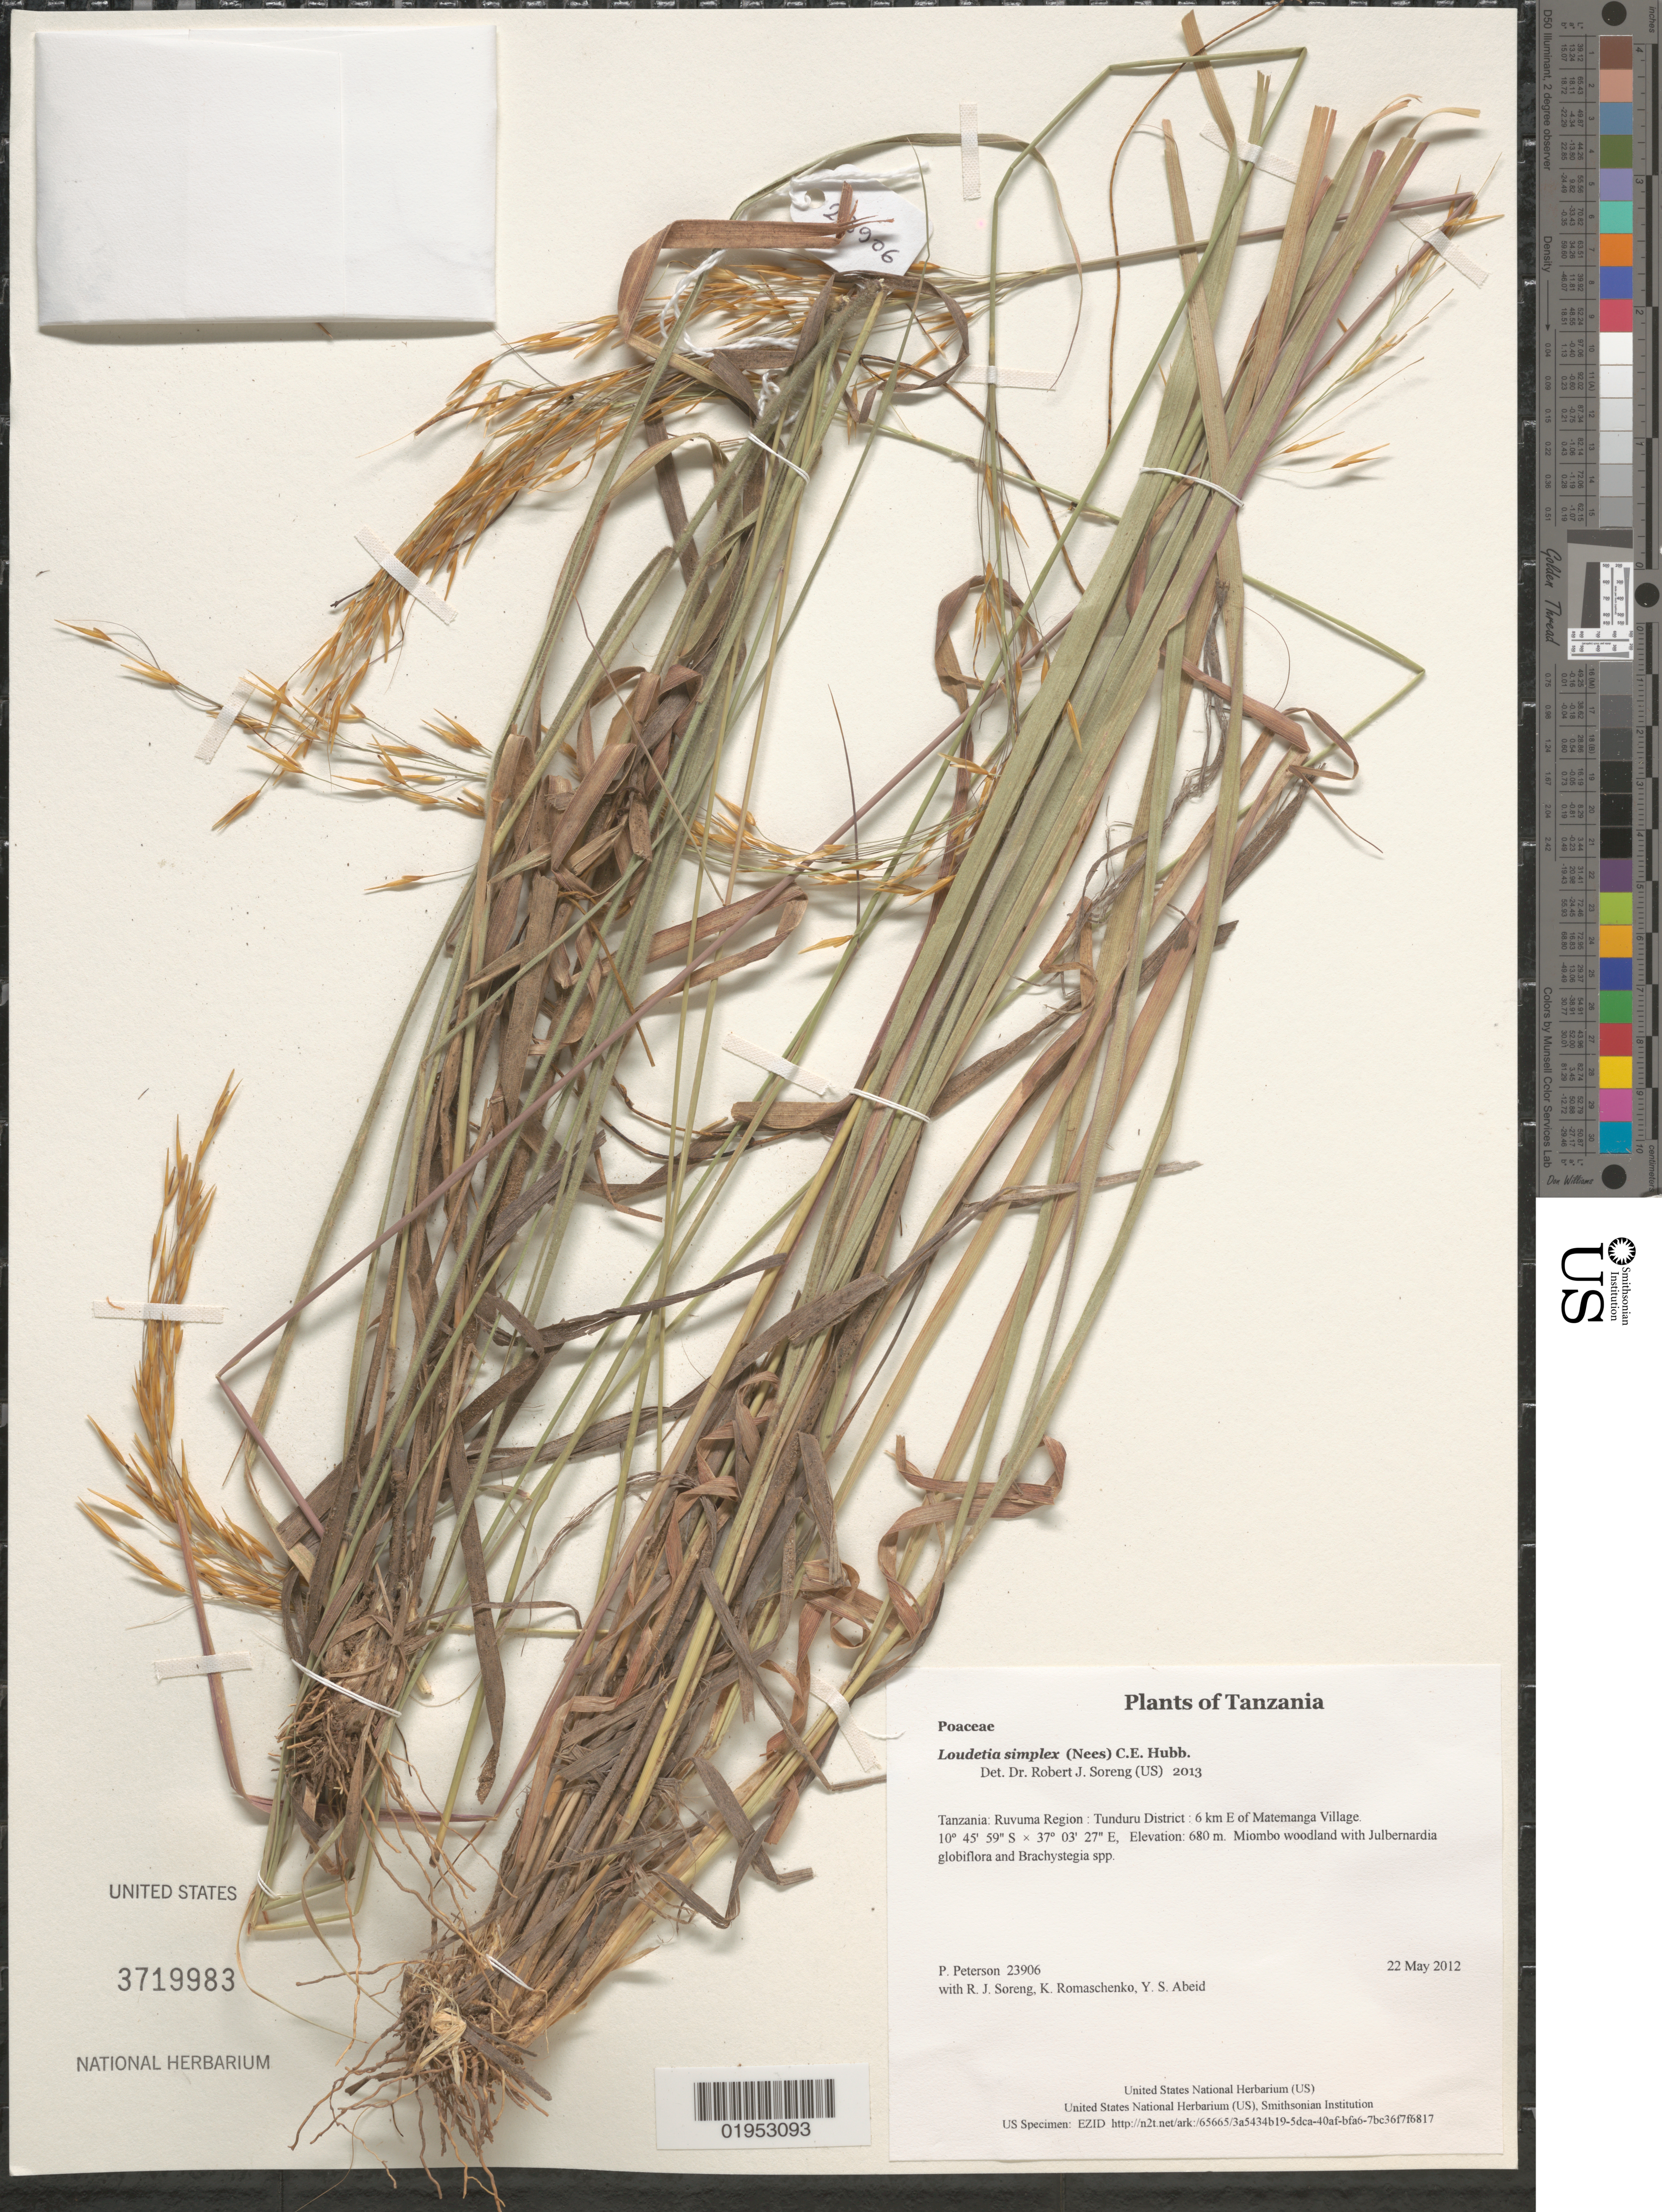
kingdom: Plantae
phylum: Tracheophyta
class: Liliopsida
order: Poales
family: Poaceae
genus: Loudetia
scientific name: Loudetia simplex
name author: (Nees) C.E. Hubb.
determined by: Soreng, Robert J., Research Associate (BOT), Smithsonian Institution - National Museum of Natural History (UNITED STATES)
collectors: P. M. Peterson, R. J. Soreng, K. Romaschenko & Y. Abeid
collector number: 23906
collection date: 2012-05-22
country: Tanzania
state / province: Ruvuma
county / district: Tunduru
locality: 6 km E of Matemanga Village.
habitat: Miombo woodland with Julbernardia globiflora and Brachystegia spp.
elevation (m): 680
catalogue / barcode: US 3719983